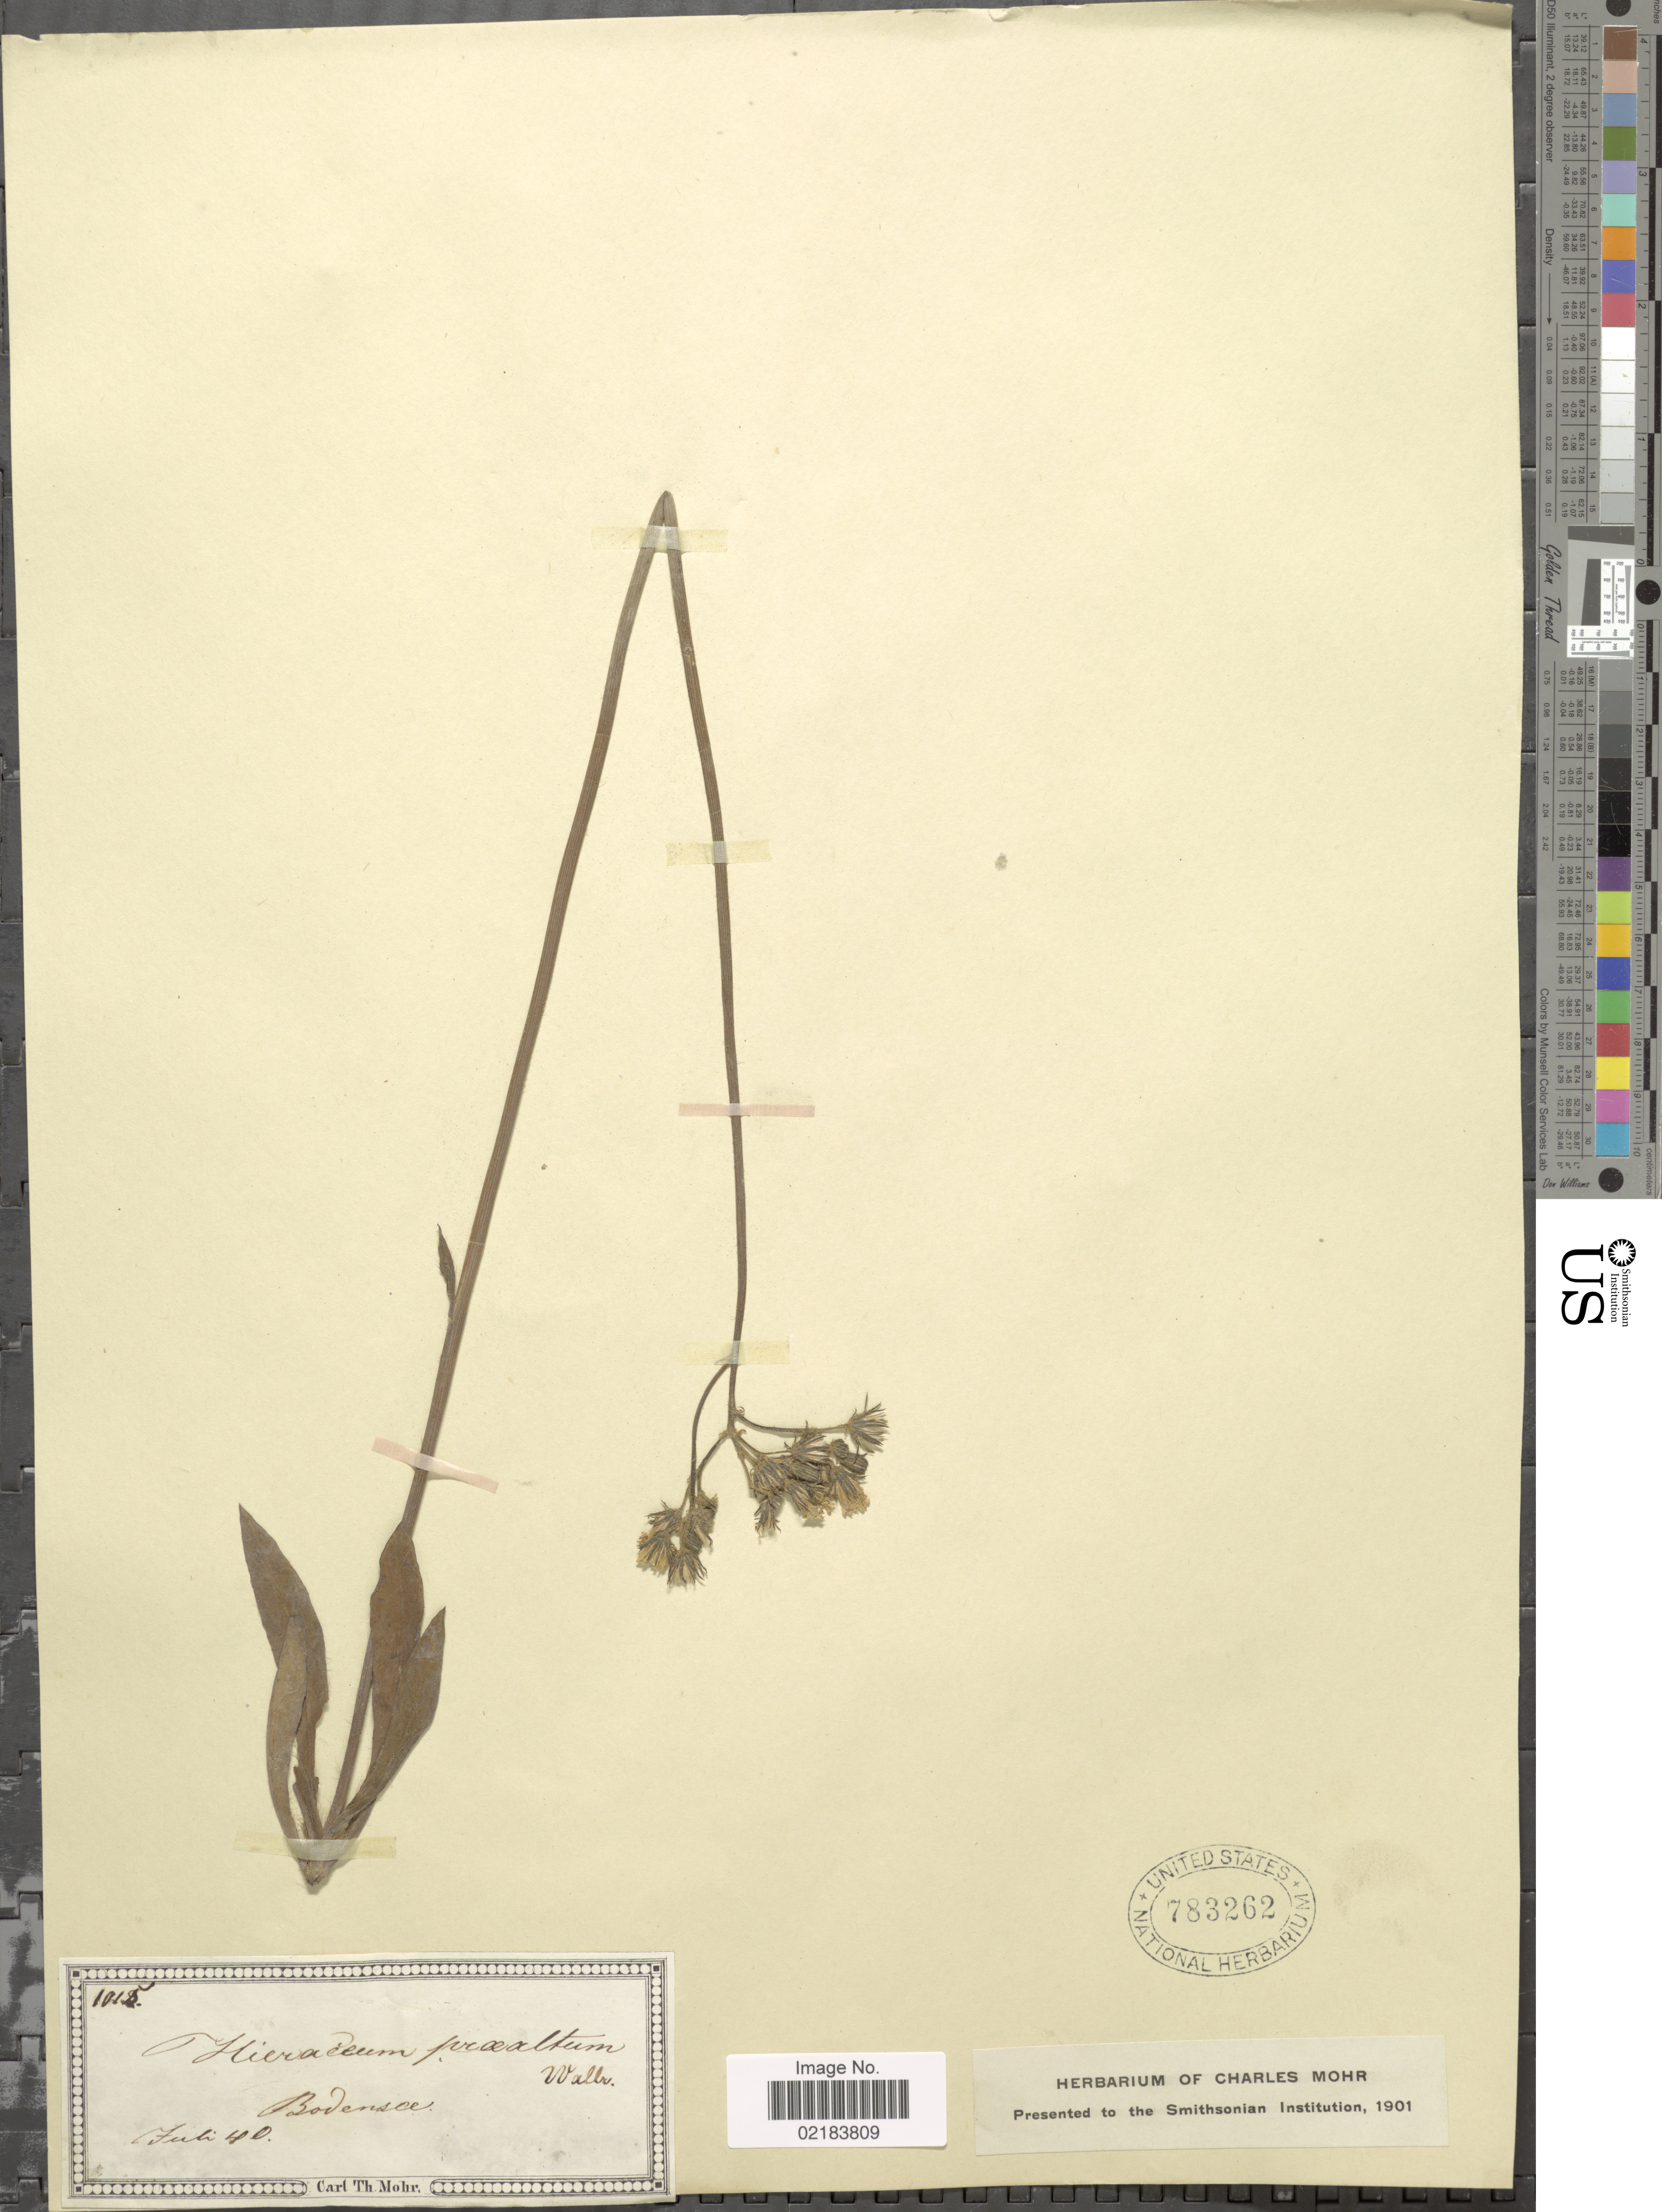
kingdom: Plantae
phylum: Tracheophyta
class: Magnoliopsida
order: Asterales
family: Asteraceae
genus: Pilosella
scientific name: Pilosella piloselloides subsp. praealta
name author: (Gochnat) S. Bräut. & Greuter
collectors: Mohr, C. T. (herbarium)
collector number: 1015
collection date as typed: Transcribed d/m/y: /7/40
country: Germany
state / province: Bayern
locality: Bodensee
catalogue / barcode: US 783262